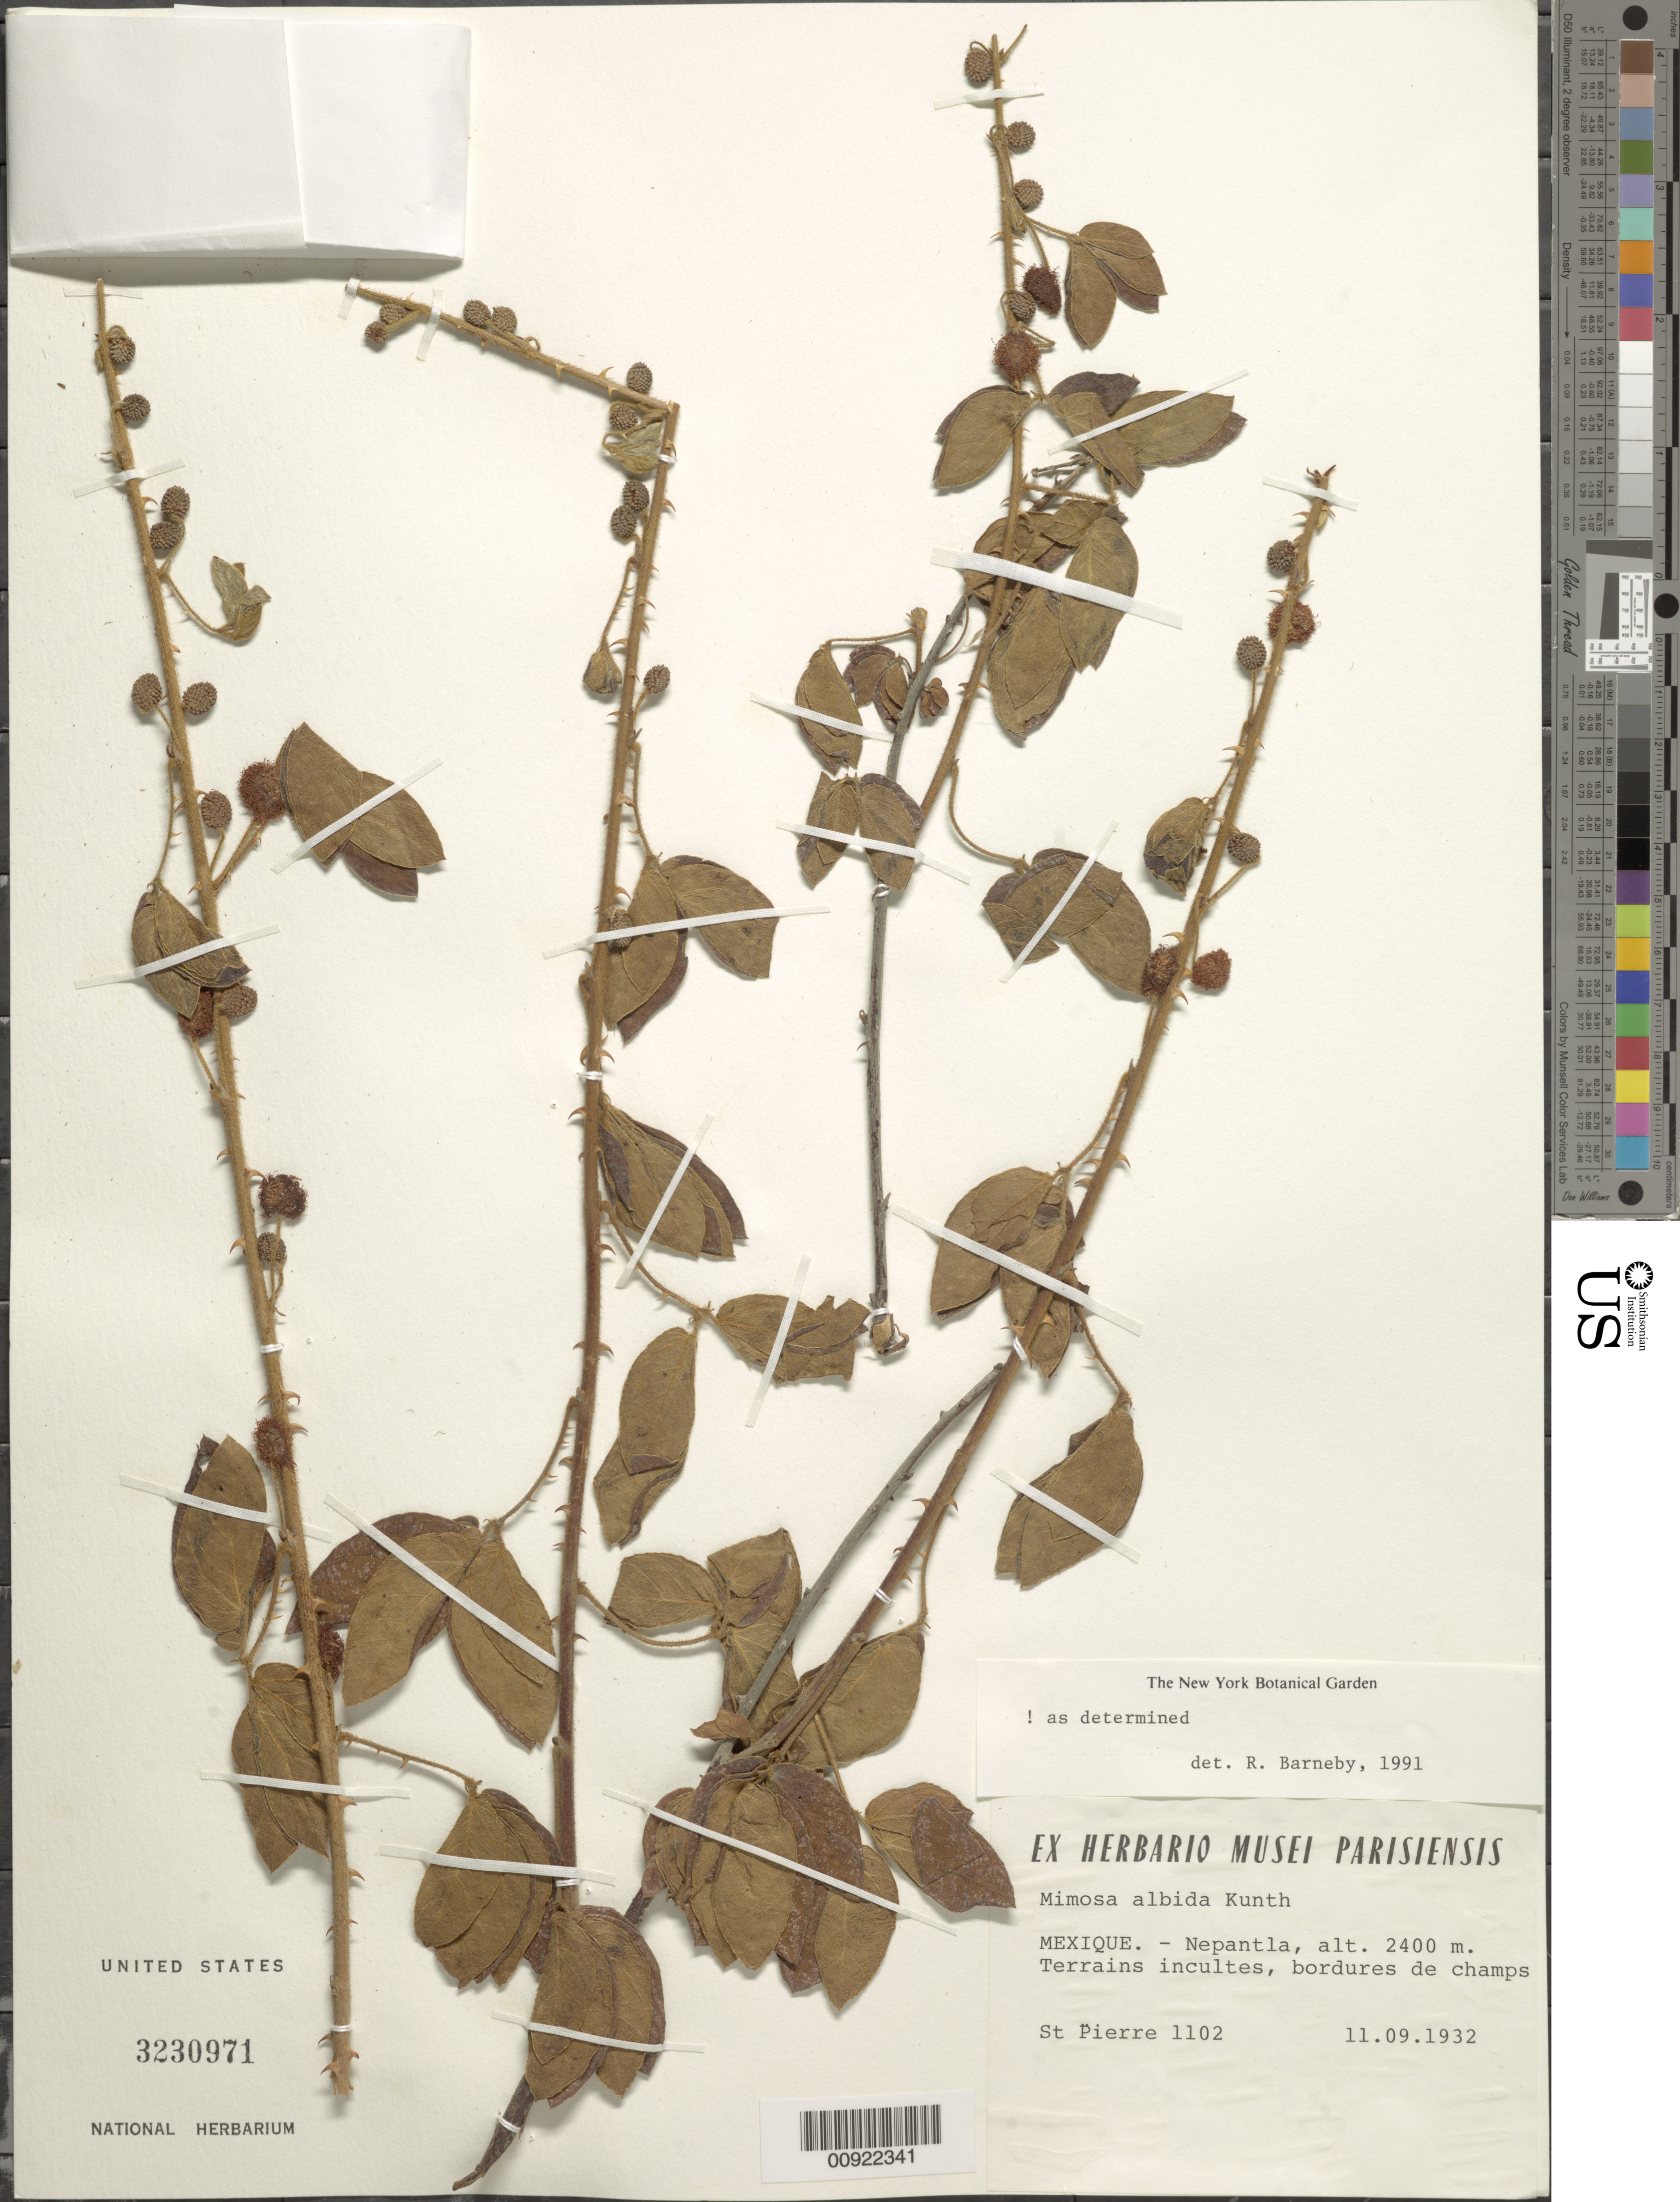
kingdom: Plantae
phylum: Tracheophyta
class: Magnoliopsida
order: Fabales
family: Fabaceae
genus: Mimosa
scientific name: Mimosa albida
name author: Humb. & Bonpl. ex Willd.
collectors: M. Saint-Pierre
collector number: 1102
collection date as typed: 11 Sep 1932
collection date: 1932-09-11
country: Mexico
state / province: México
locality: Nepantla.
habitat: Terrains incultes, bordures de champs.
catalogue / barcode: US 3230971